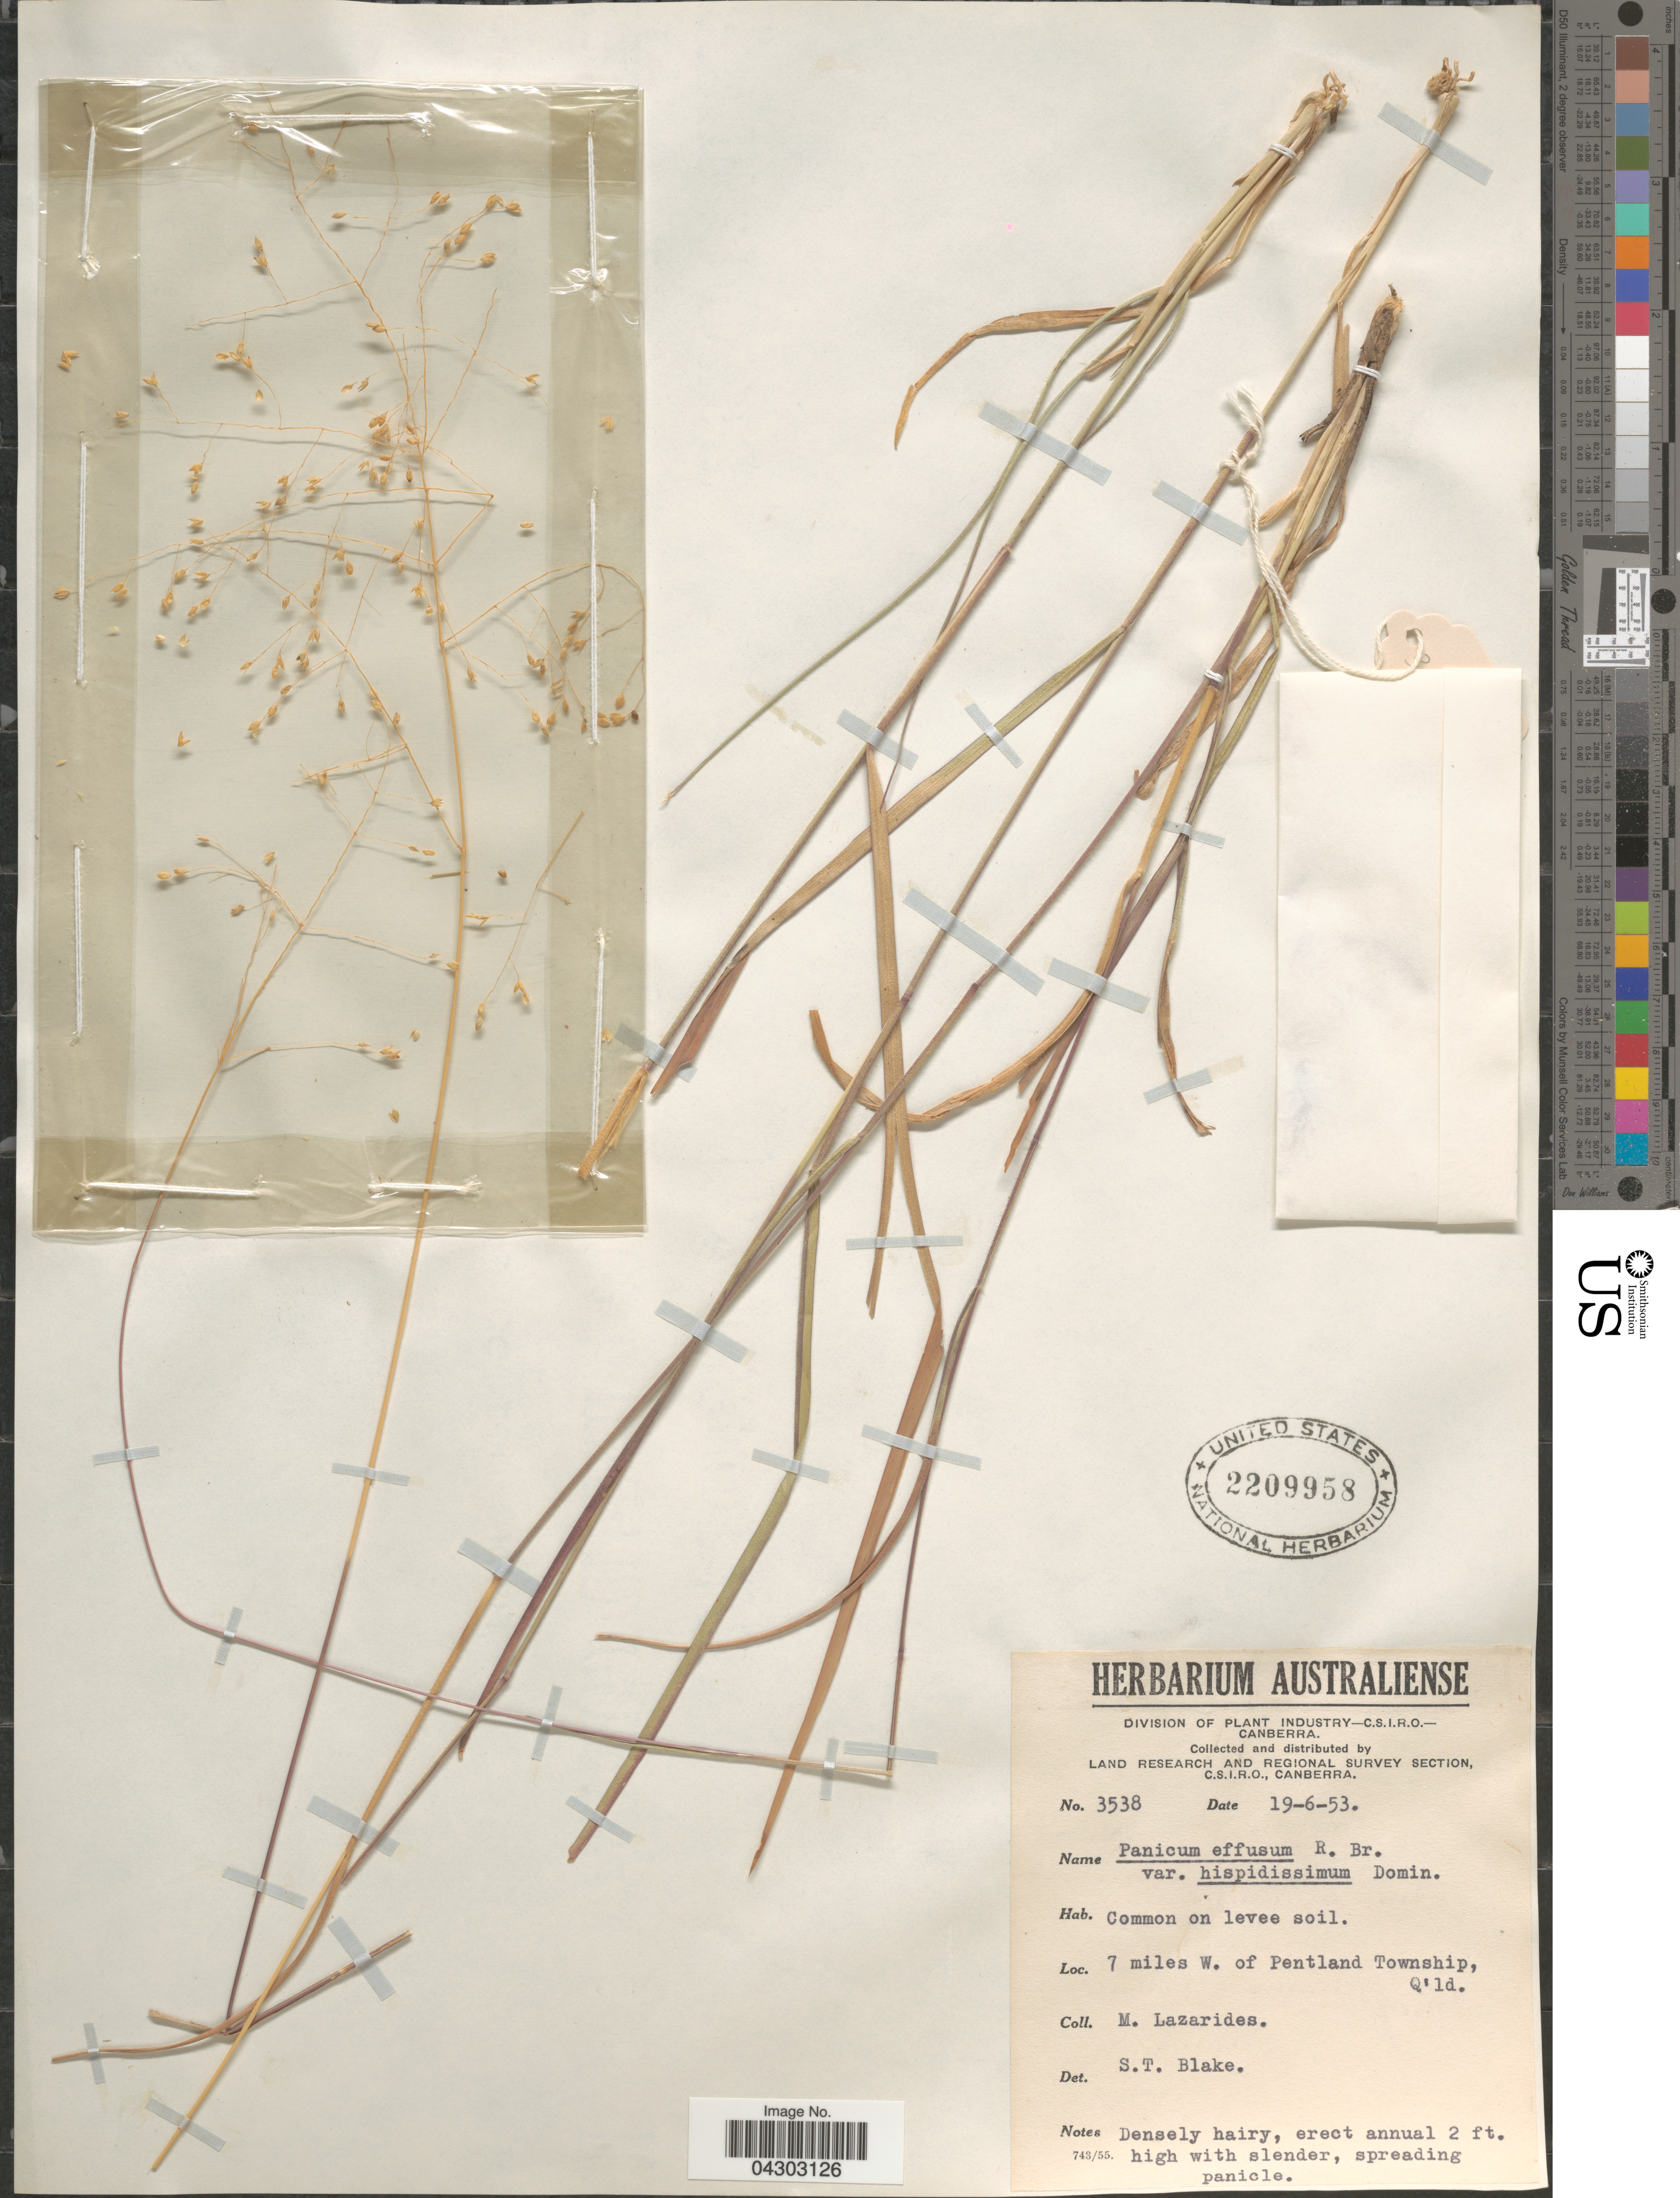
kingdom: Plantae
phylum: Tracheophyta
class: Liliopsida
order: Poales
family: Poaceae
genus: Panicum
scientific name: Panicum effusum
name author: R. Br.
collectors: M. Lazarides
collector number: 3538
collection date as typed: Transcribed d/m/y: 19/6/53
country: Australia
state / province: Queensland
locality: Land Research And Regional Survey Section. 7 miles W. of Pentland Township.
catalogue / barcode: US 2209958